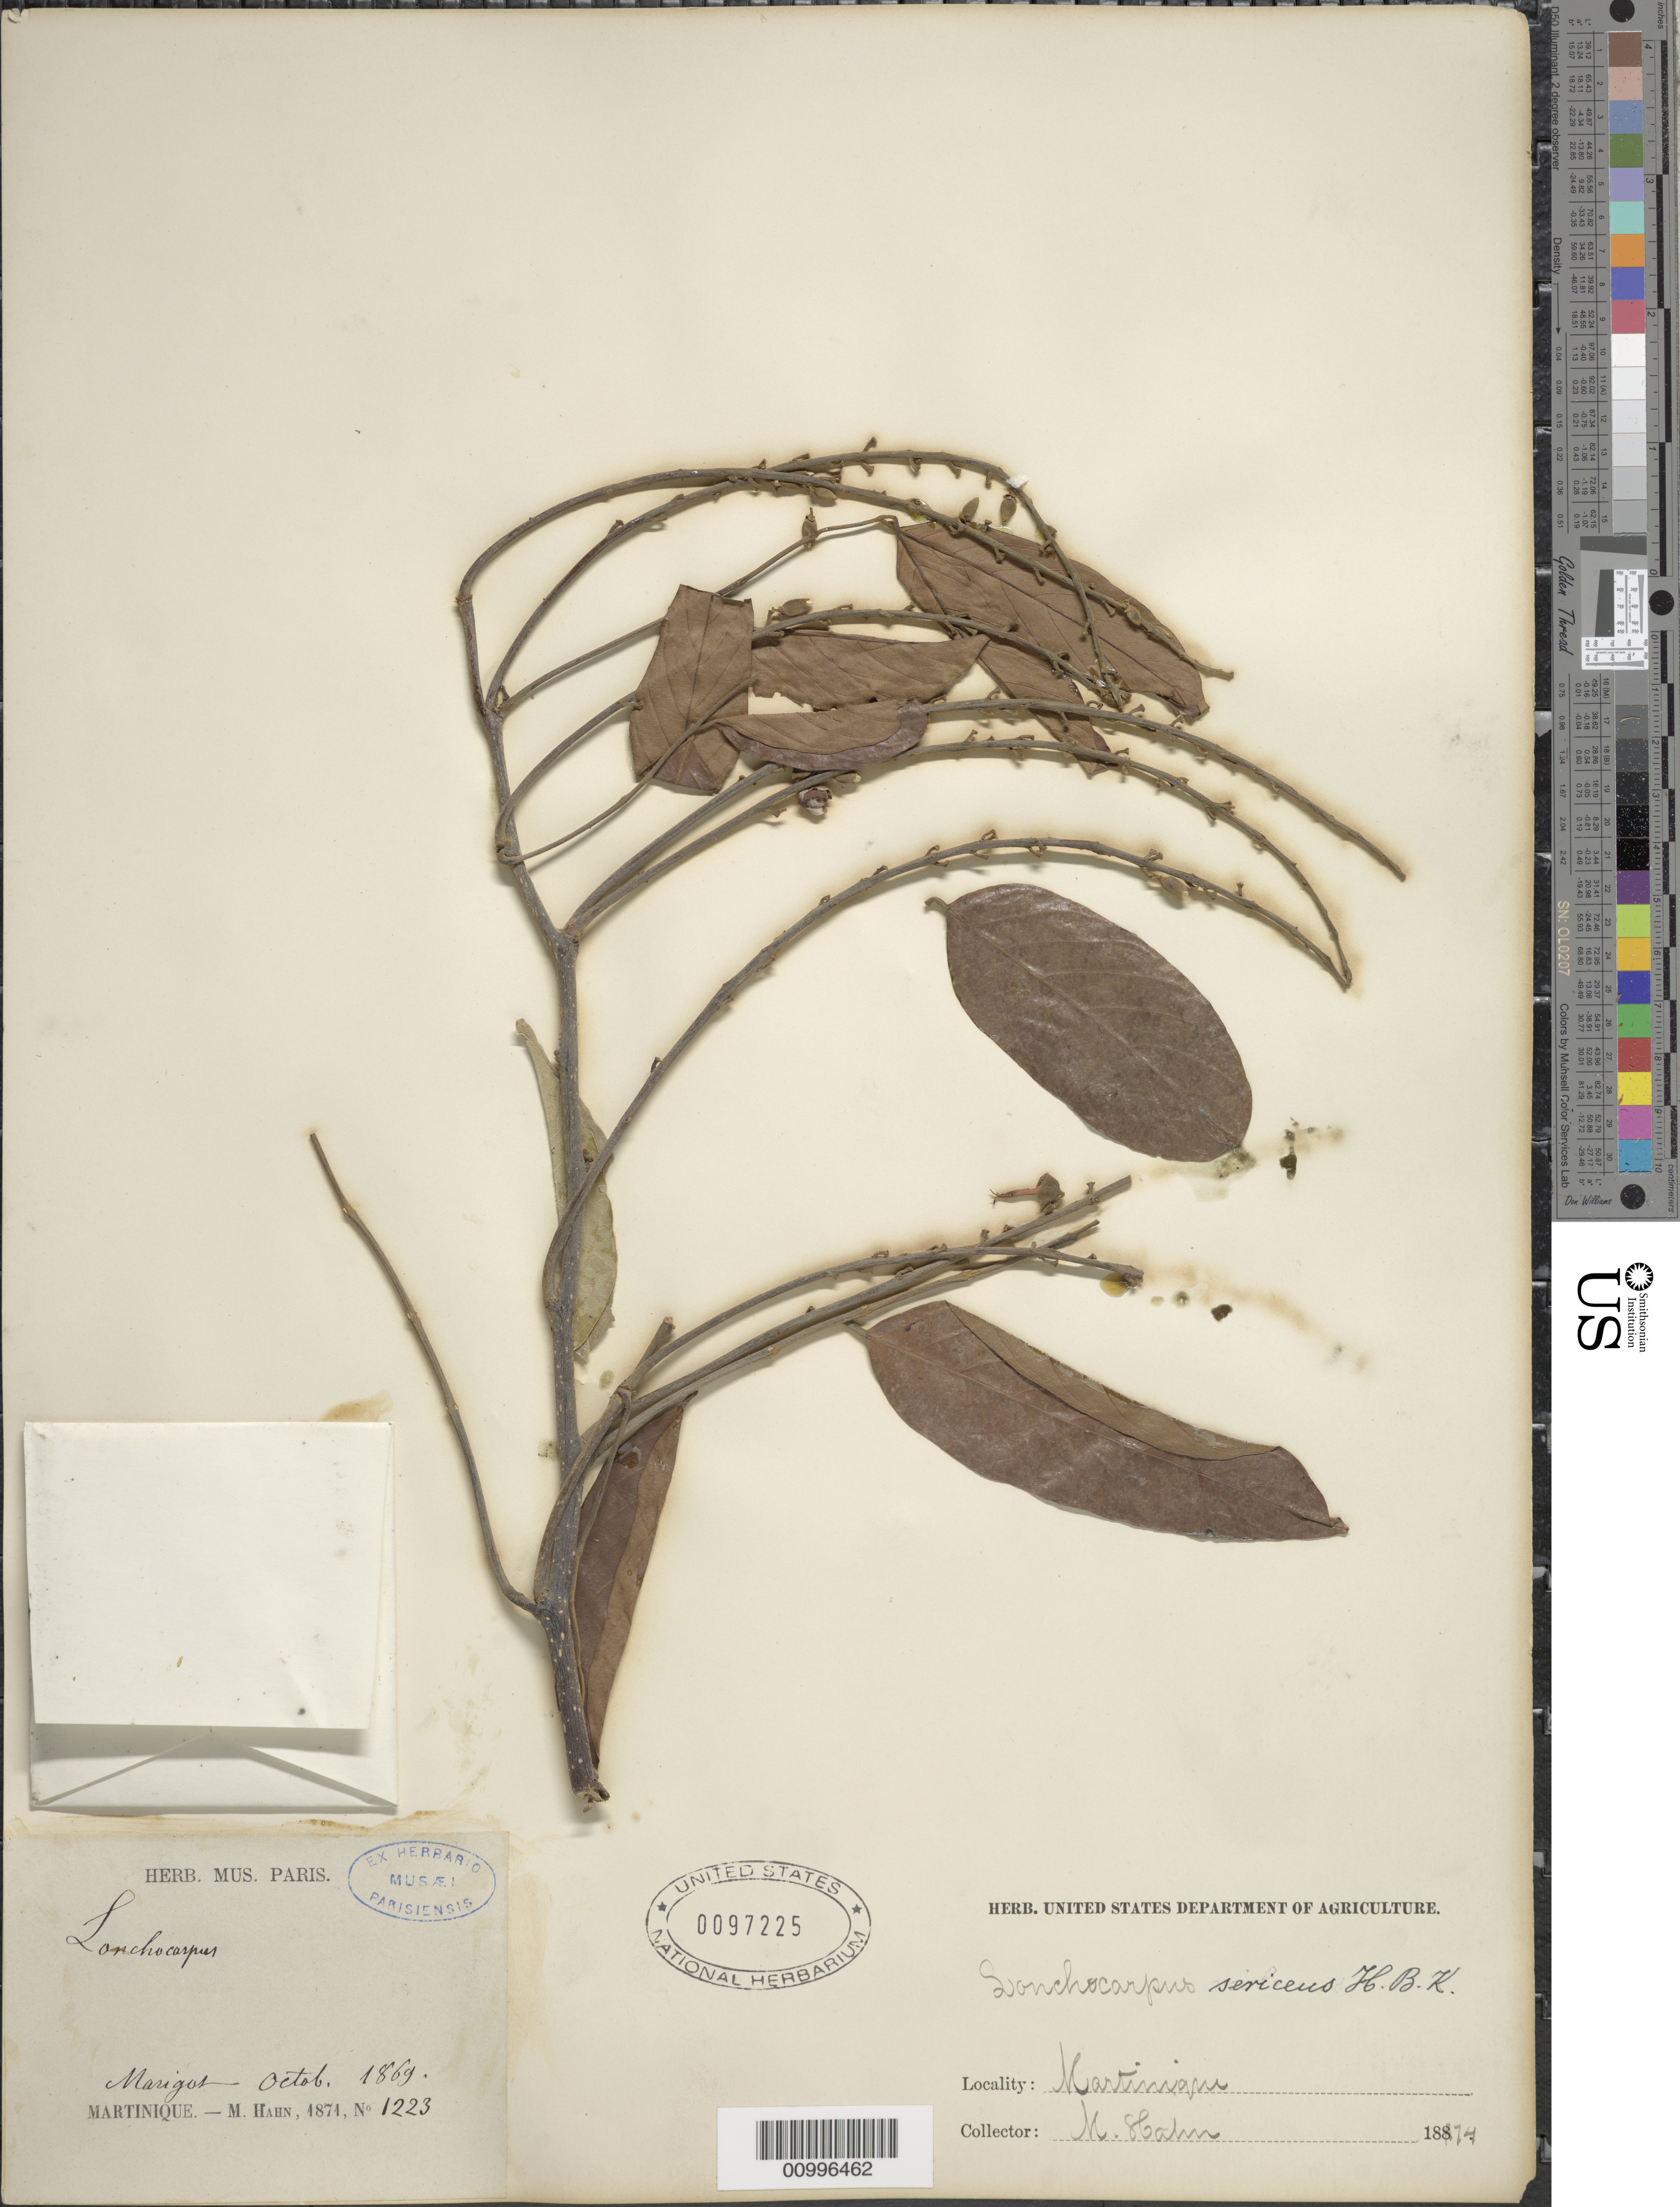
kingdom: Plantae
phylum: Tracheophyta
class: Magnoliopsida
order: Fabales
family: Fabaceae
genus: Lonchocarpus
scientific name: Lonchocarpus sericeus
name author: (Poir.) Kunth ex DC.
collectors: M. Hahn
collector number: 1223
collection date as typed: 1874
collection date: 1874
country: Martinique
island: Martinique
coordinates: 0 N, 0 E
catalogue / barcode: US 97225